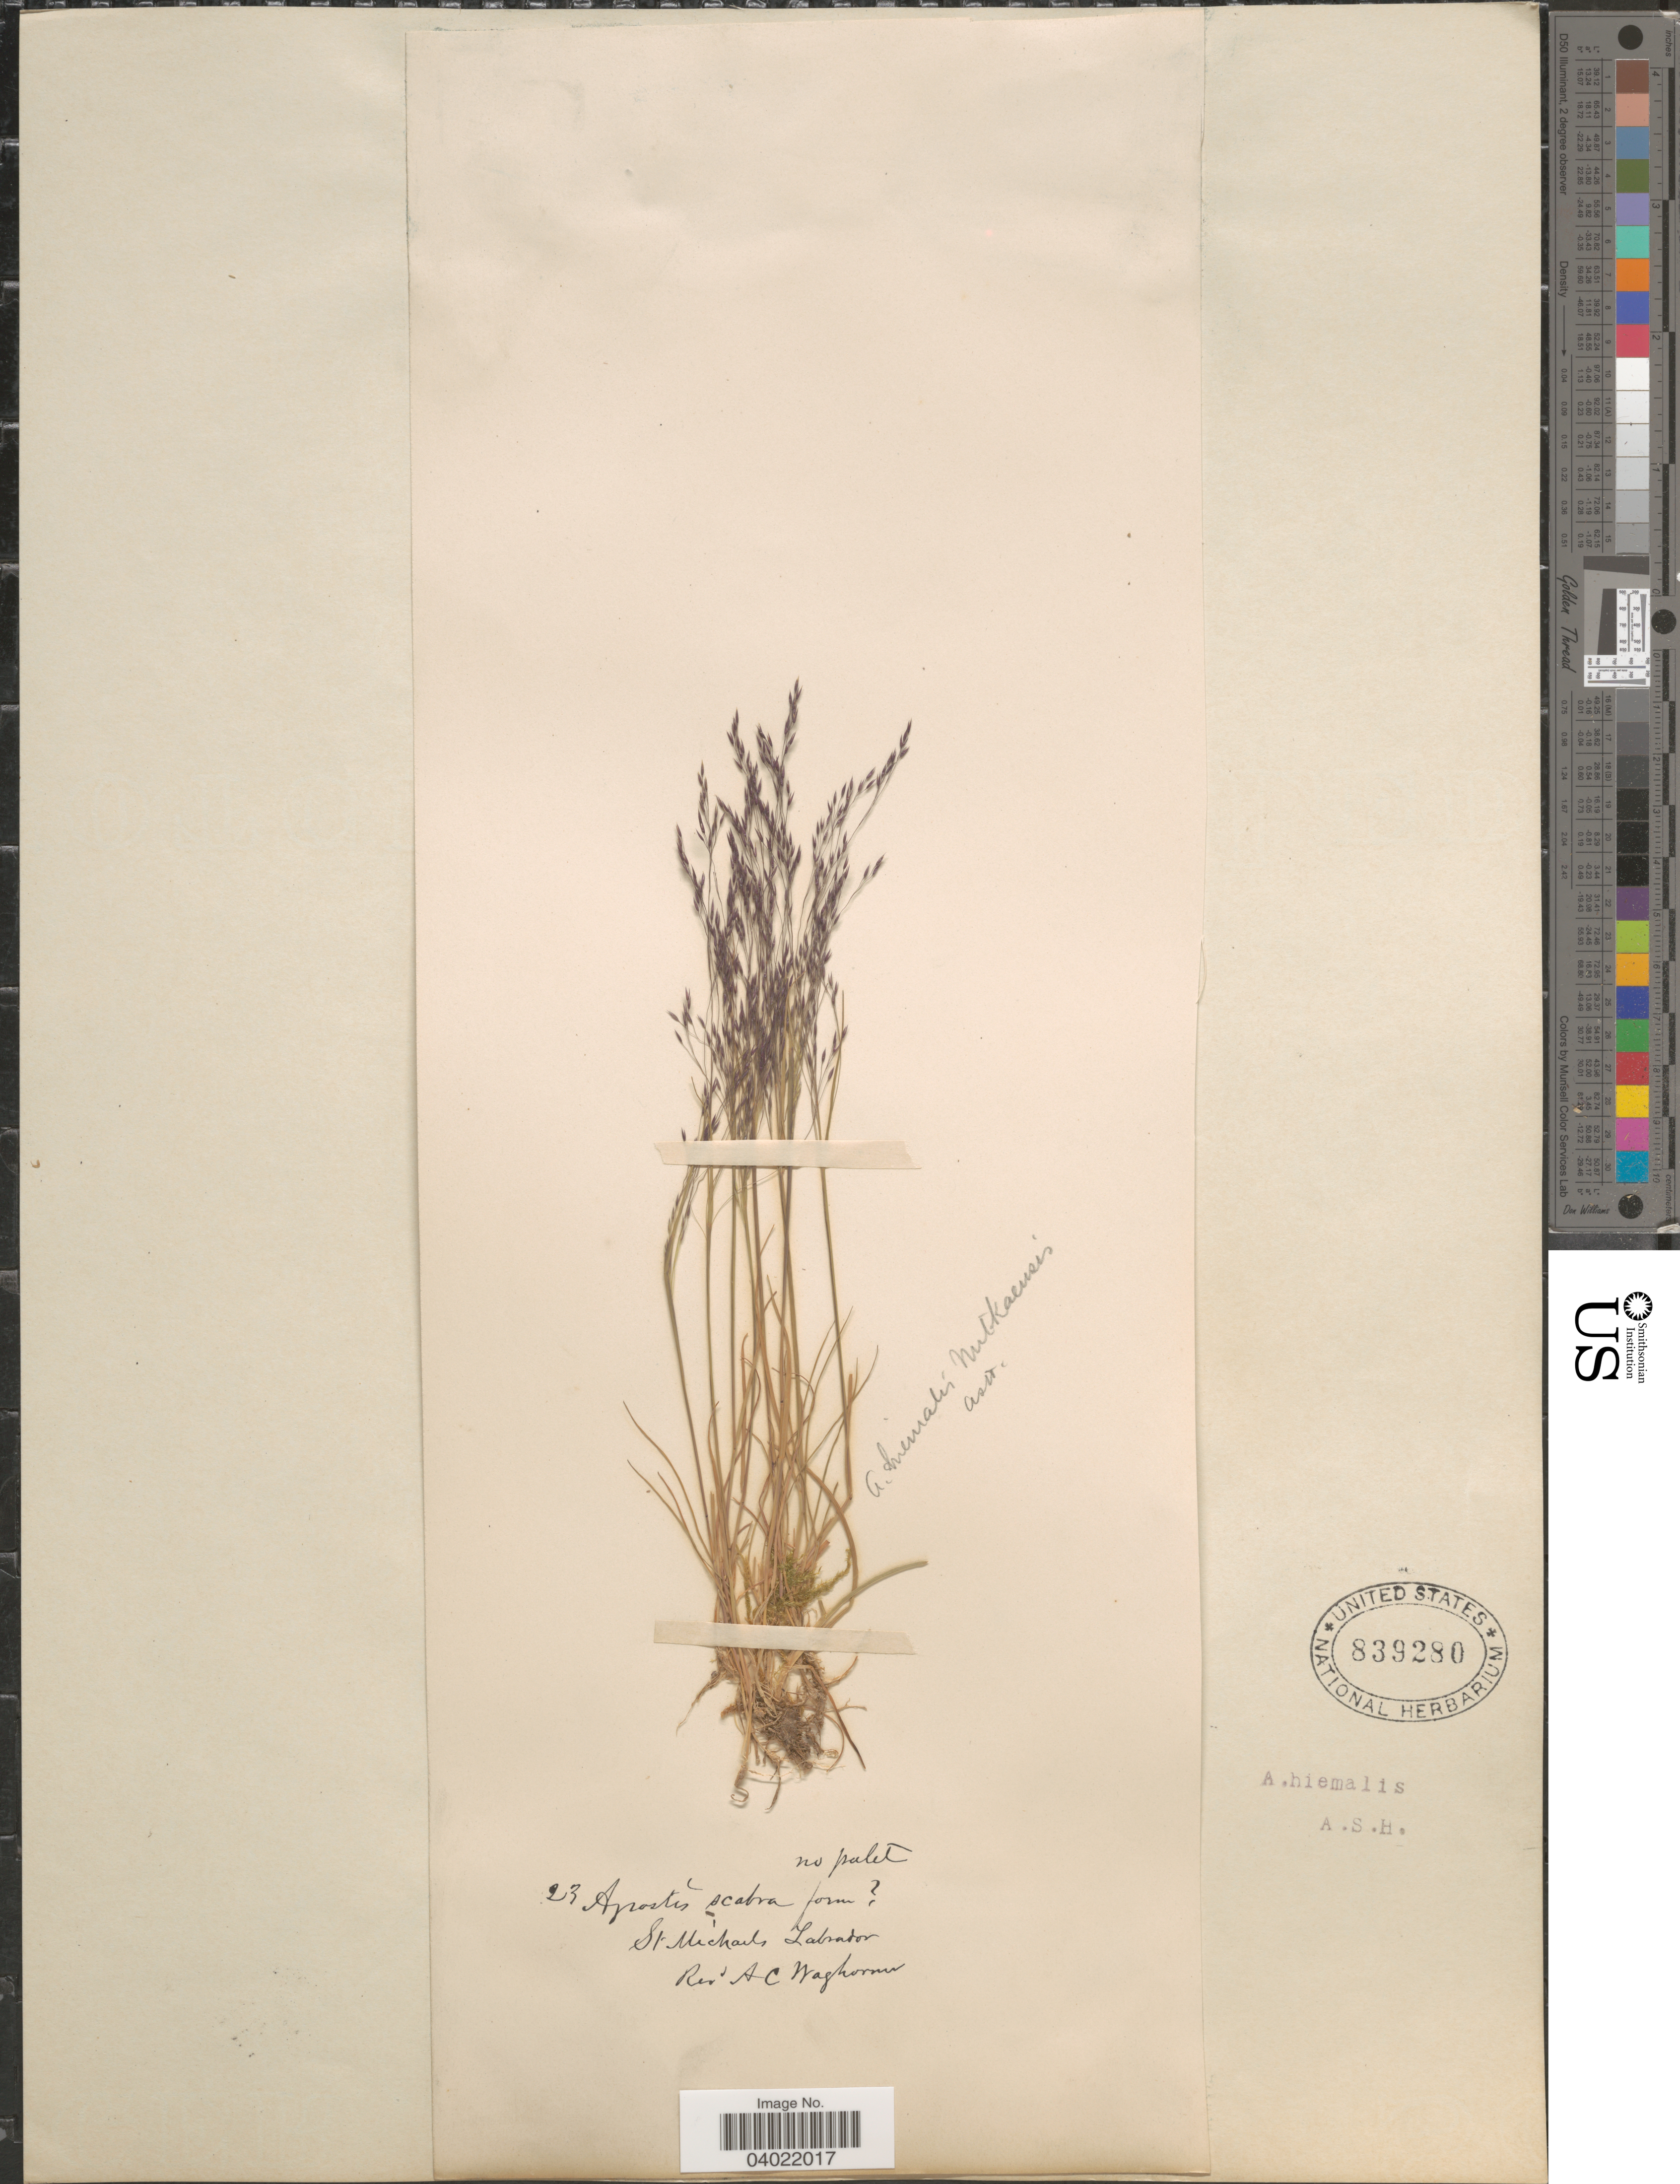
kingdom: Plantae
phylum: Tracheophyta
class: Liliopsida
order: Poales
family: Poaceae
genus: Agrostis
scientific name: Agrostis scabra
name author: Willd.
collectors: A. Waghorne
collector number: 23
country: Canada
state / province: Newfoundland and Labrador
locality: St. Michaels, Labrador.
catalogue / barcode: US 839280